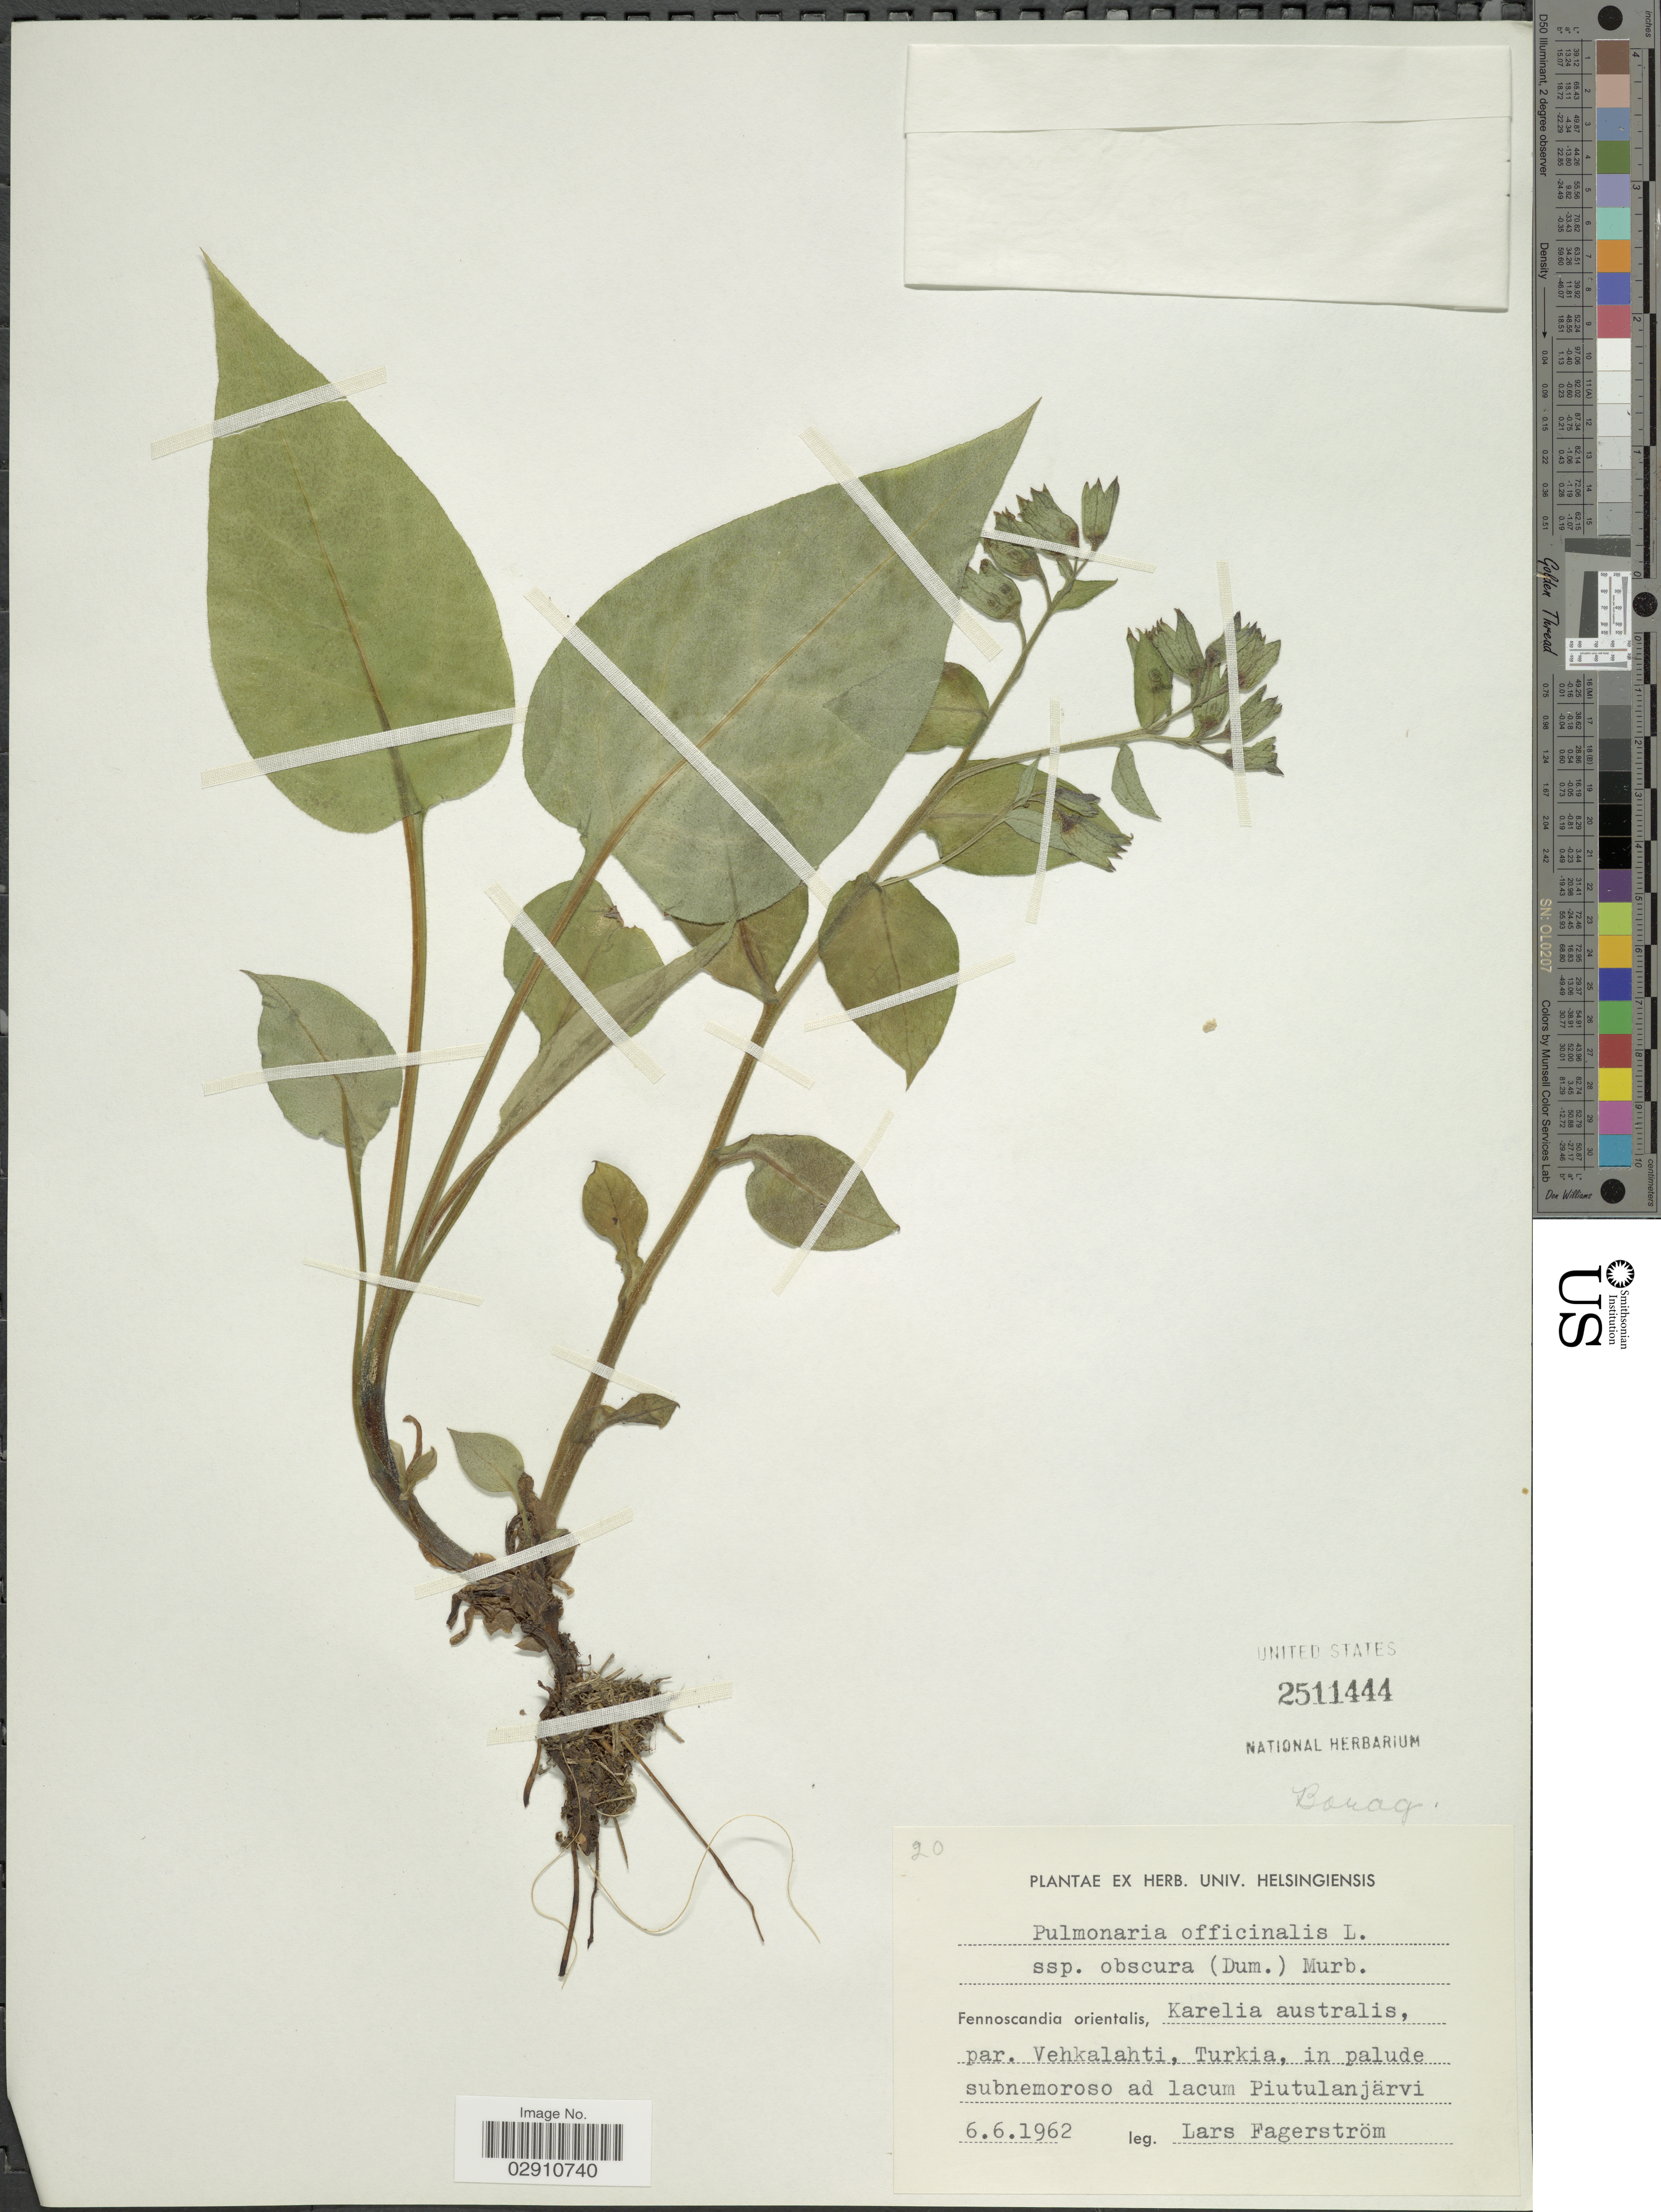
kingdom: Plantae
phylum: Tracheophyta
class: Magnoliopsida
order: Boraginales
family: Boraginaceae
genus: Pulmonaria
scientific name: Pulmonaria obscura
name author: Dumort.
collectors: L. Fagerstrom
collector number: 20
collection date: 1962-06-06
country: Russian Federation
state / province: Karelia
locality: Fennoscandia orientalis, Karelia australis.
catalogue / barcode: US 2511444